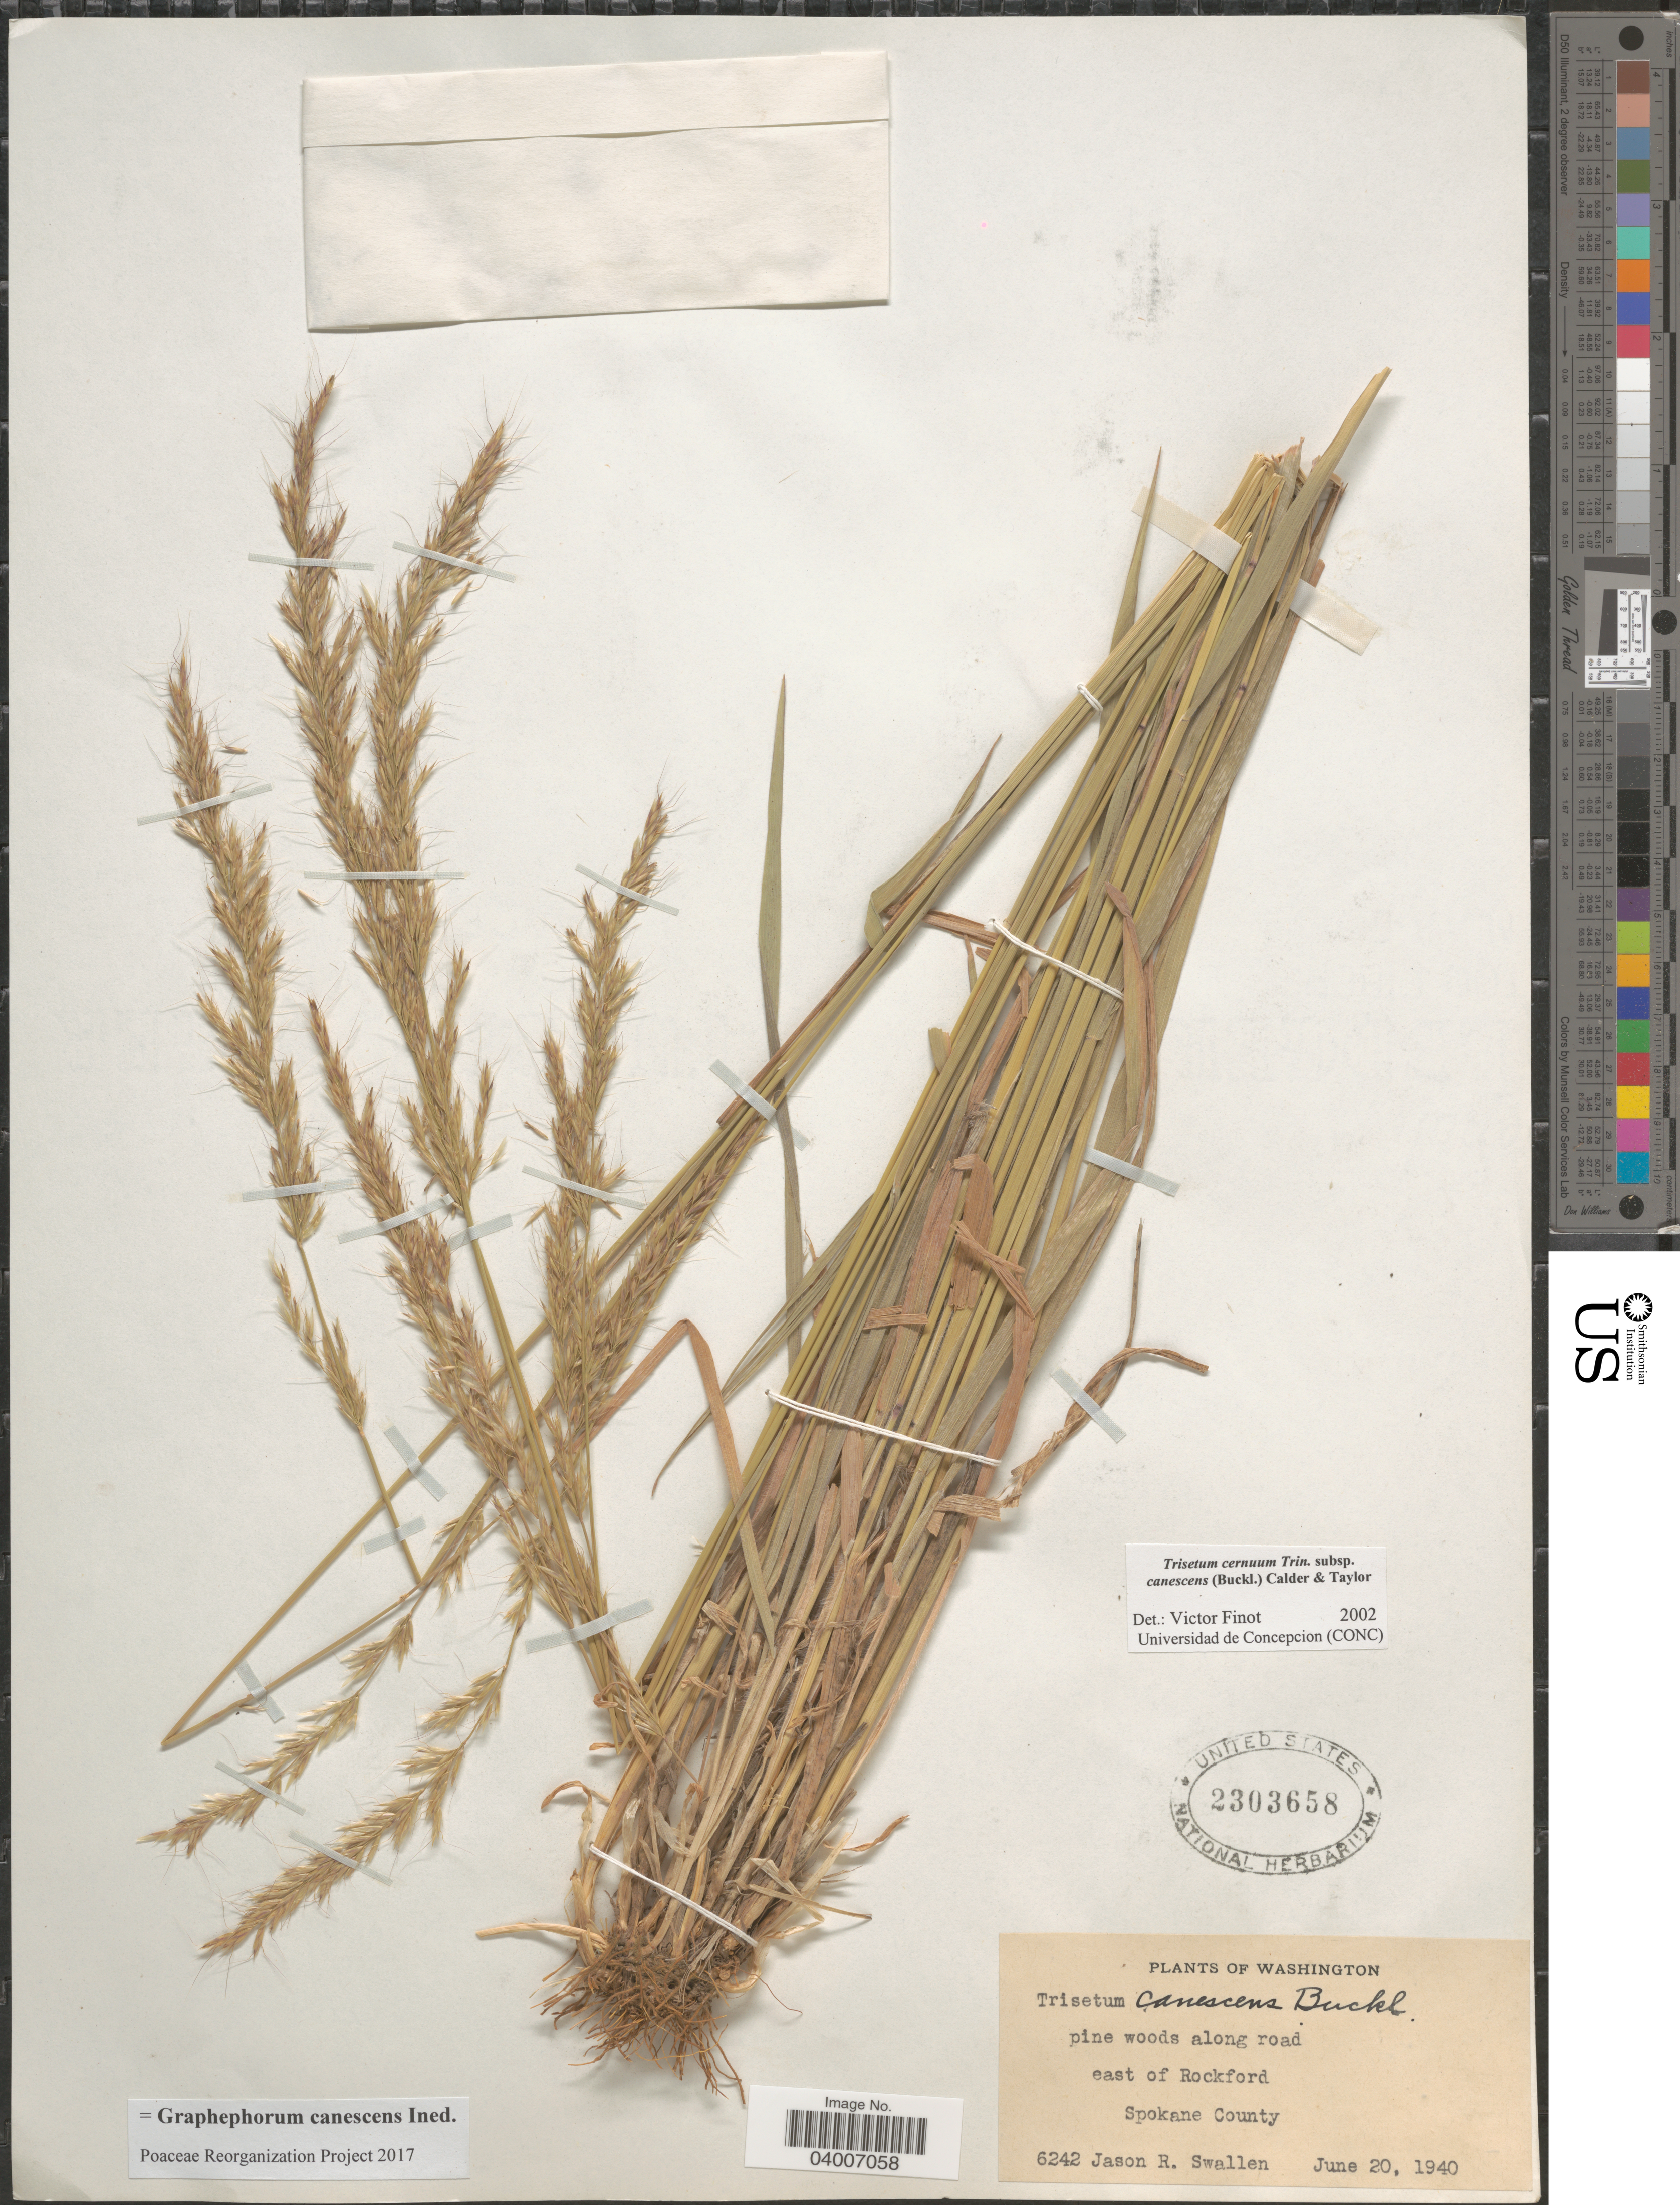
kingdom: Plantae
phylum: Tracheophyta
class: Liliopsida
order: Poales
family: Poaceae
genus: Graphephorum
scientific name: Graphephorum canescens ined.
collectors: J. R. Swallen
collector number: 6242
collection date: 1940-06-20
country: United States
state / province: Washington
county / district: Spokane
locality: Pine woods along road east of Rockford, Spokane County.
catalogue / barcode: US 2303658